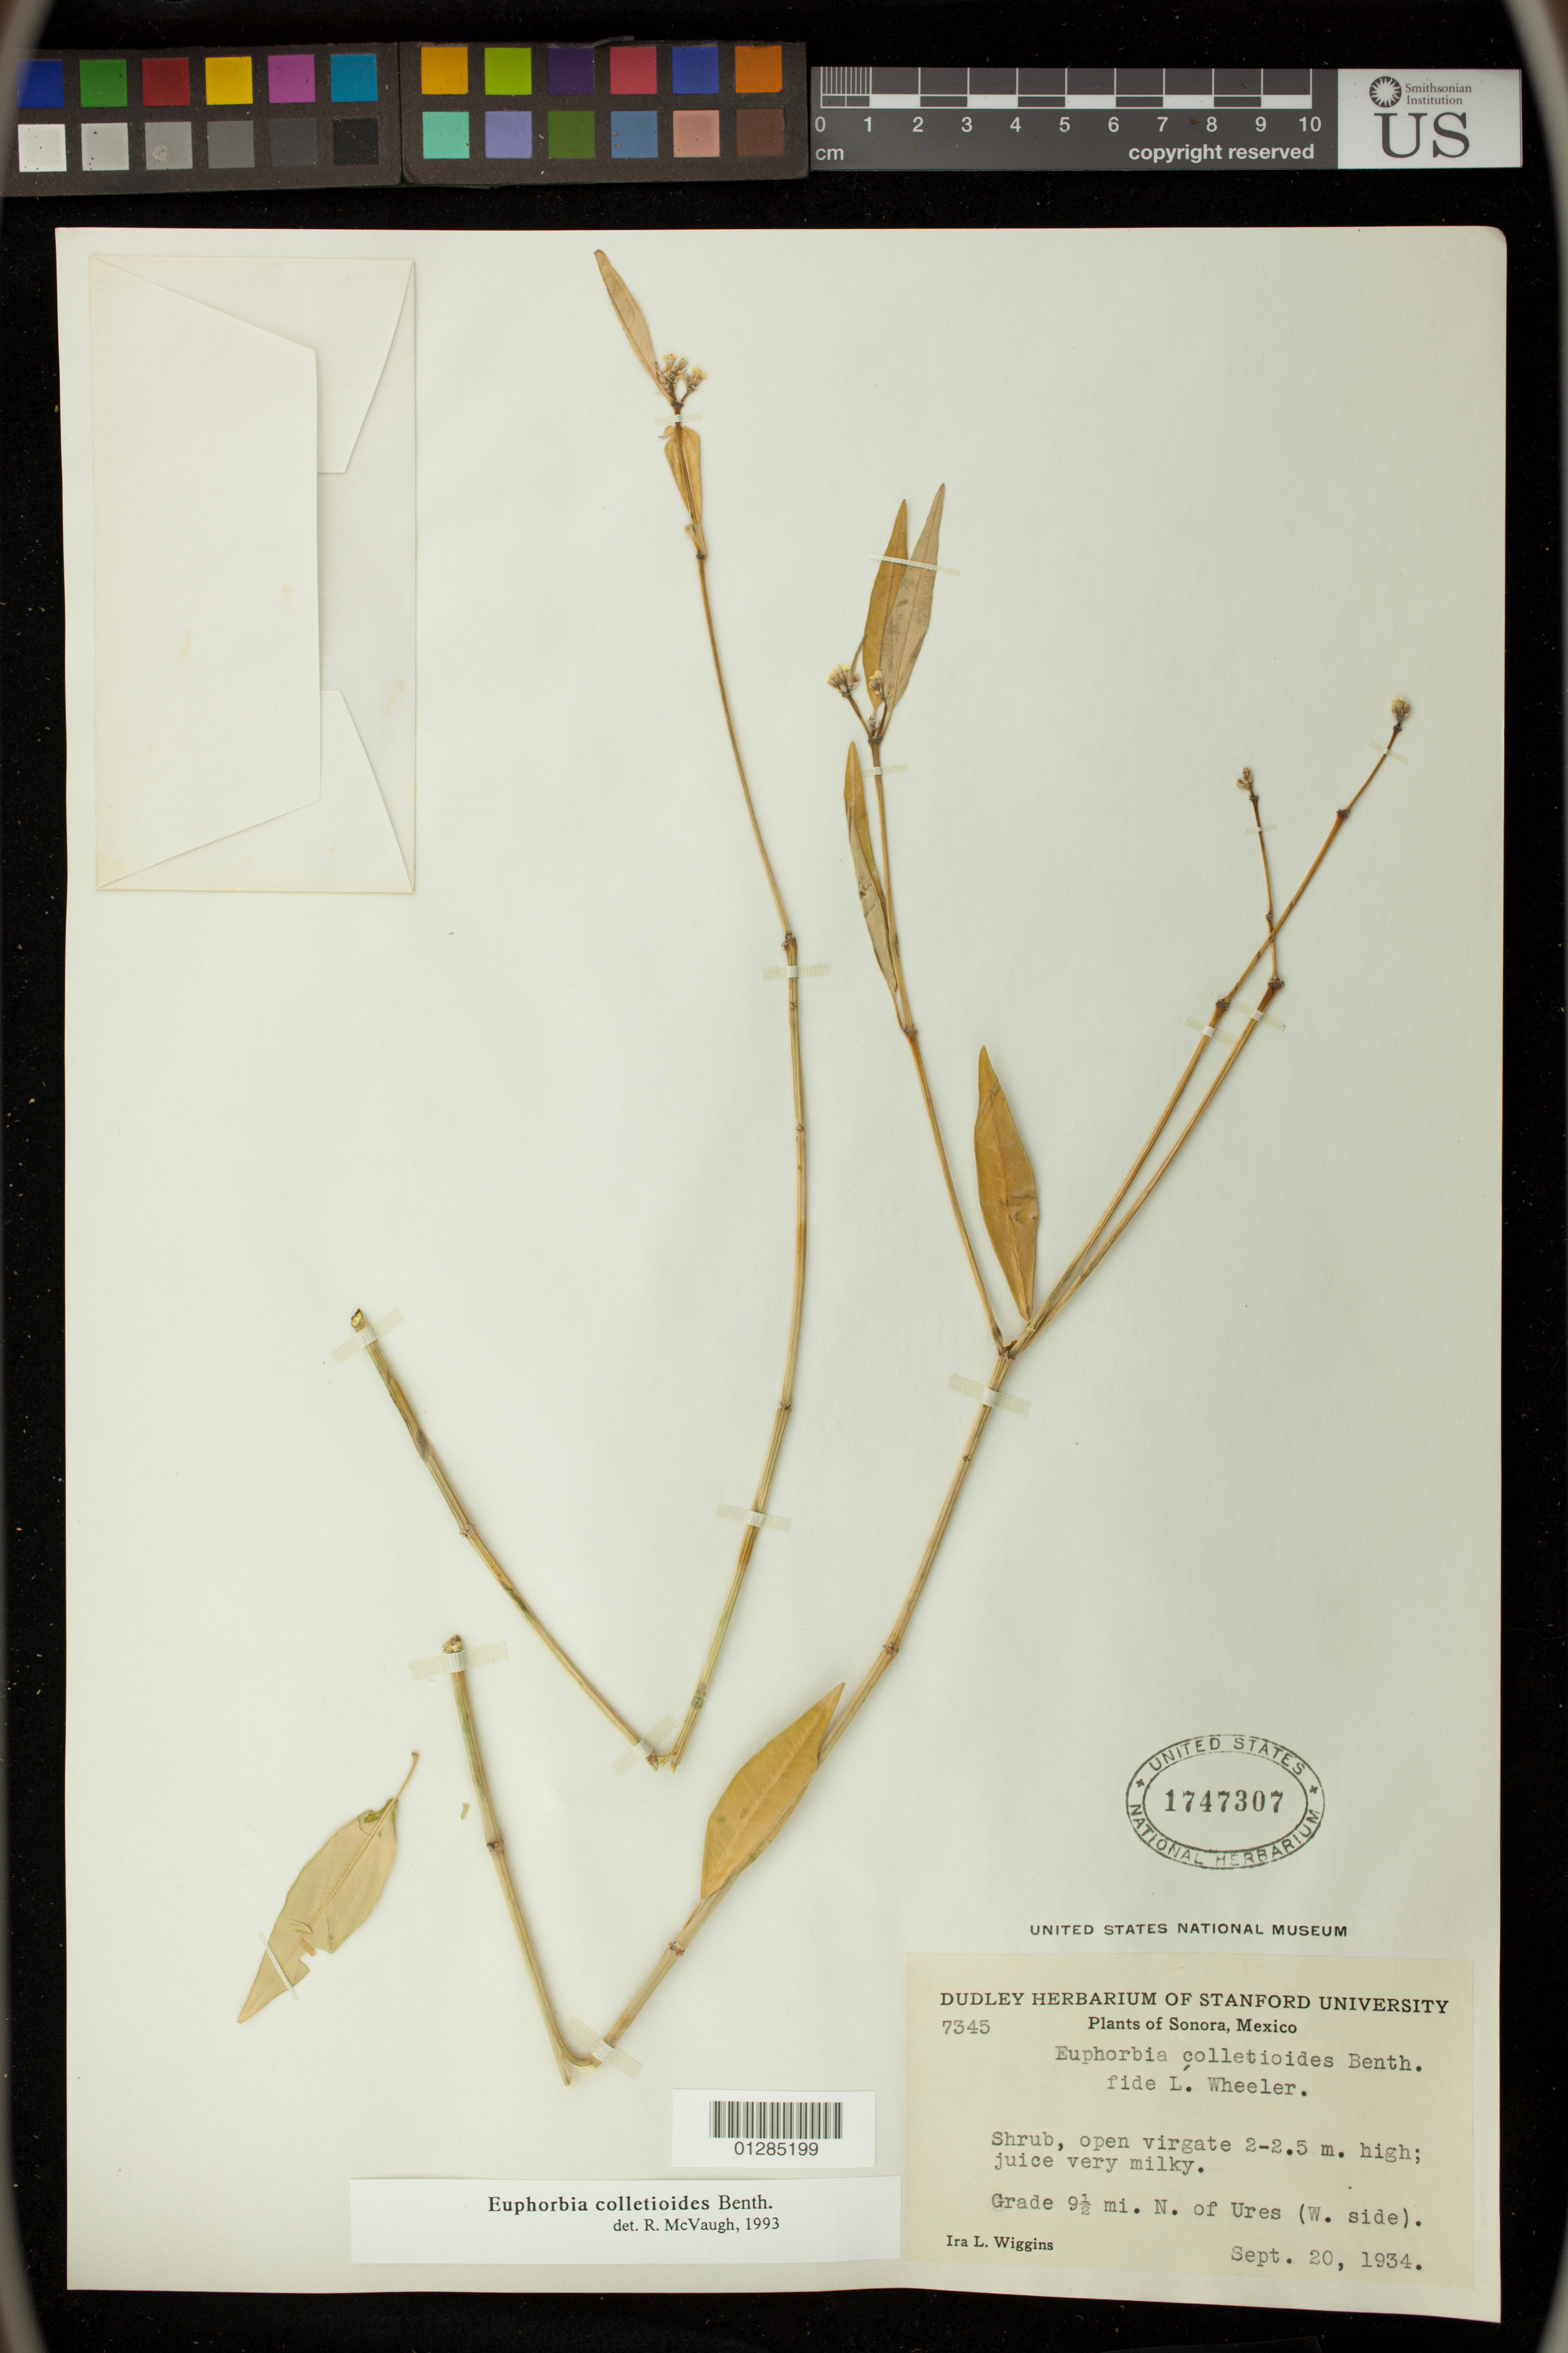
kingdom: Plantae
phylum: Tracheophyta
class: Magnoliopsida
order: Malpighiales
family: Euphorbiaceae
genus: Euphorbia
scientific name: Euphorbia colletioides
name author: Benth.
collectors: I. L. Wiggins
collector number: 7345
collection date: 1934-09-20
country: Mexico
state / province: Sonora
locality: Grade 9 1/2 mi. N. of Ures (W. side).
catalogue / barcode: US 1747307